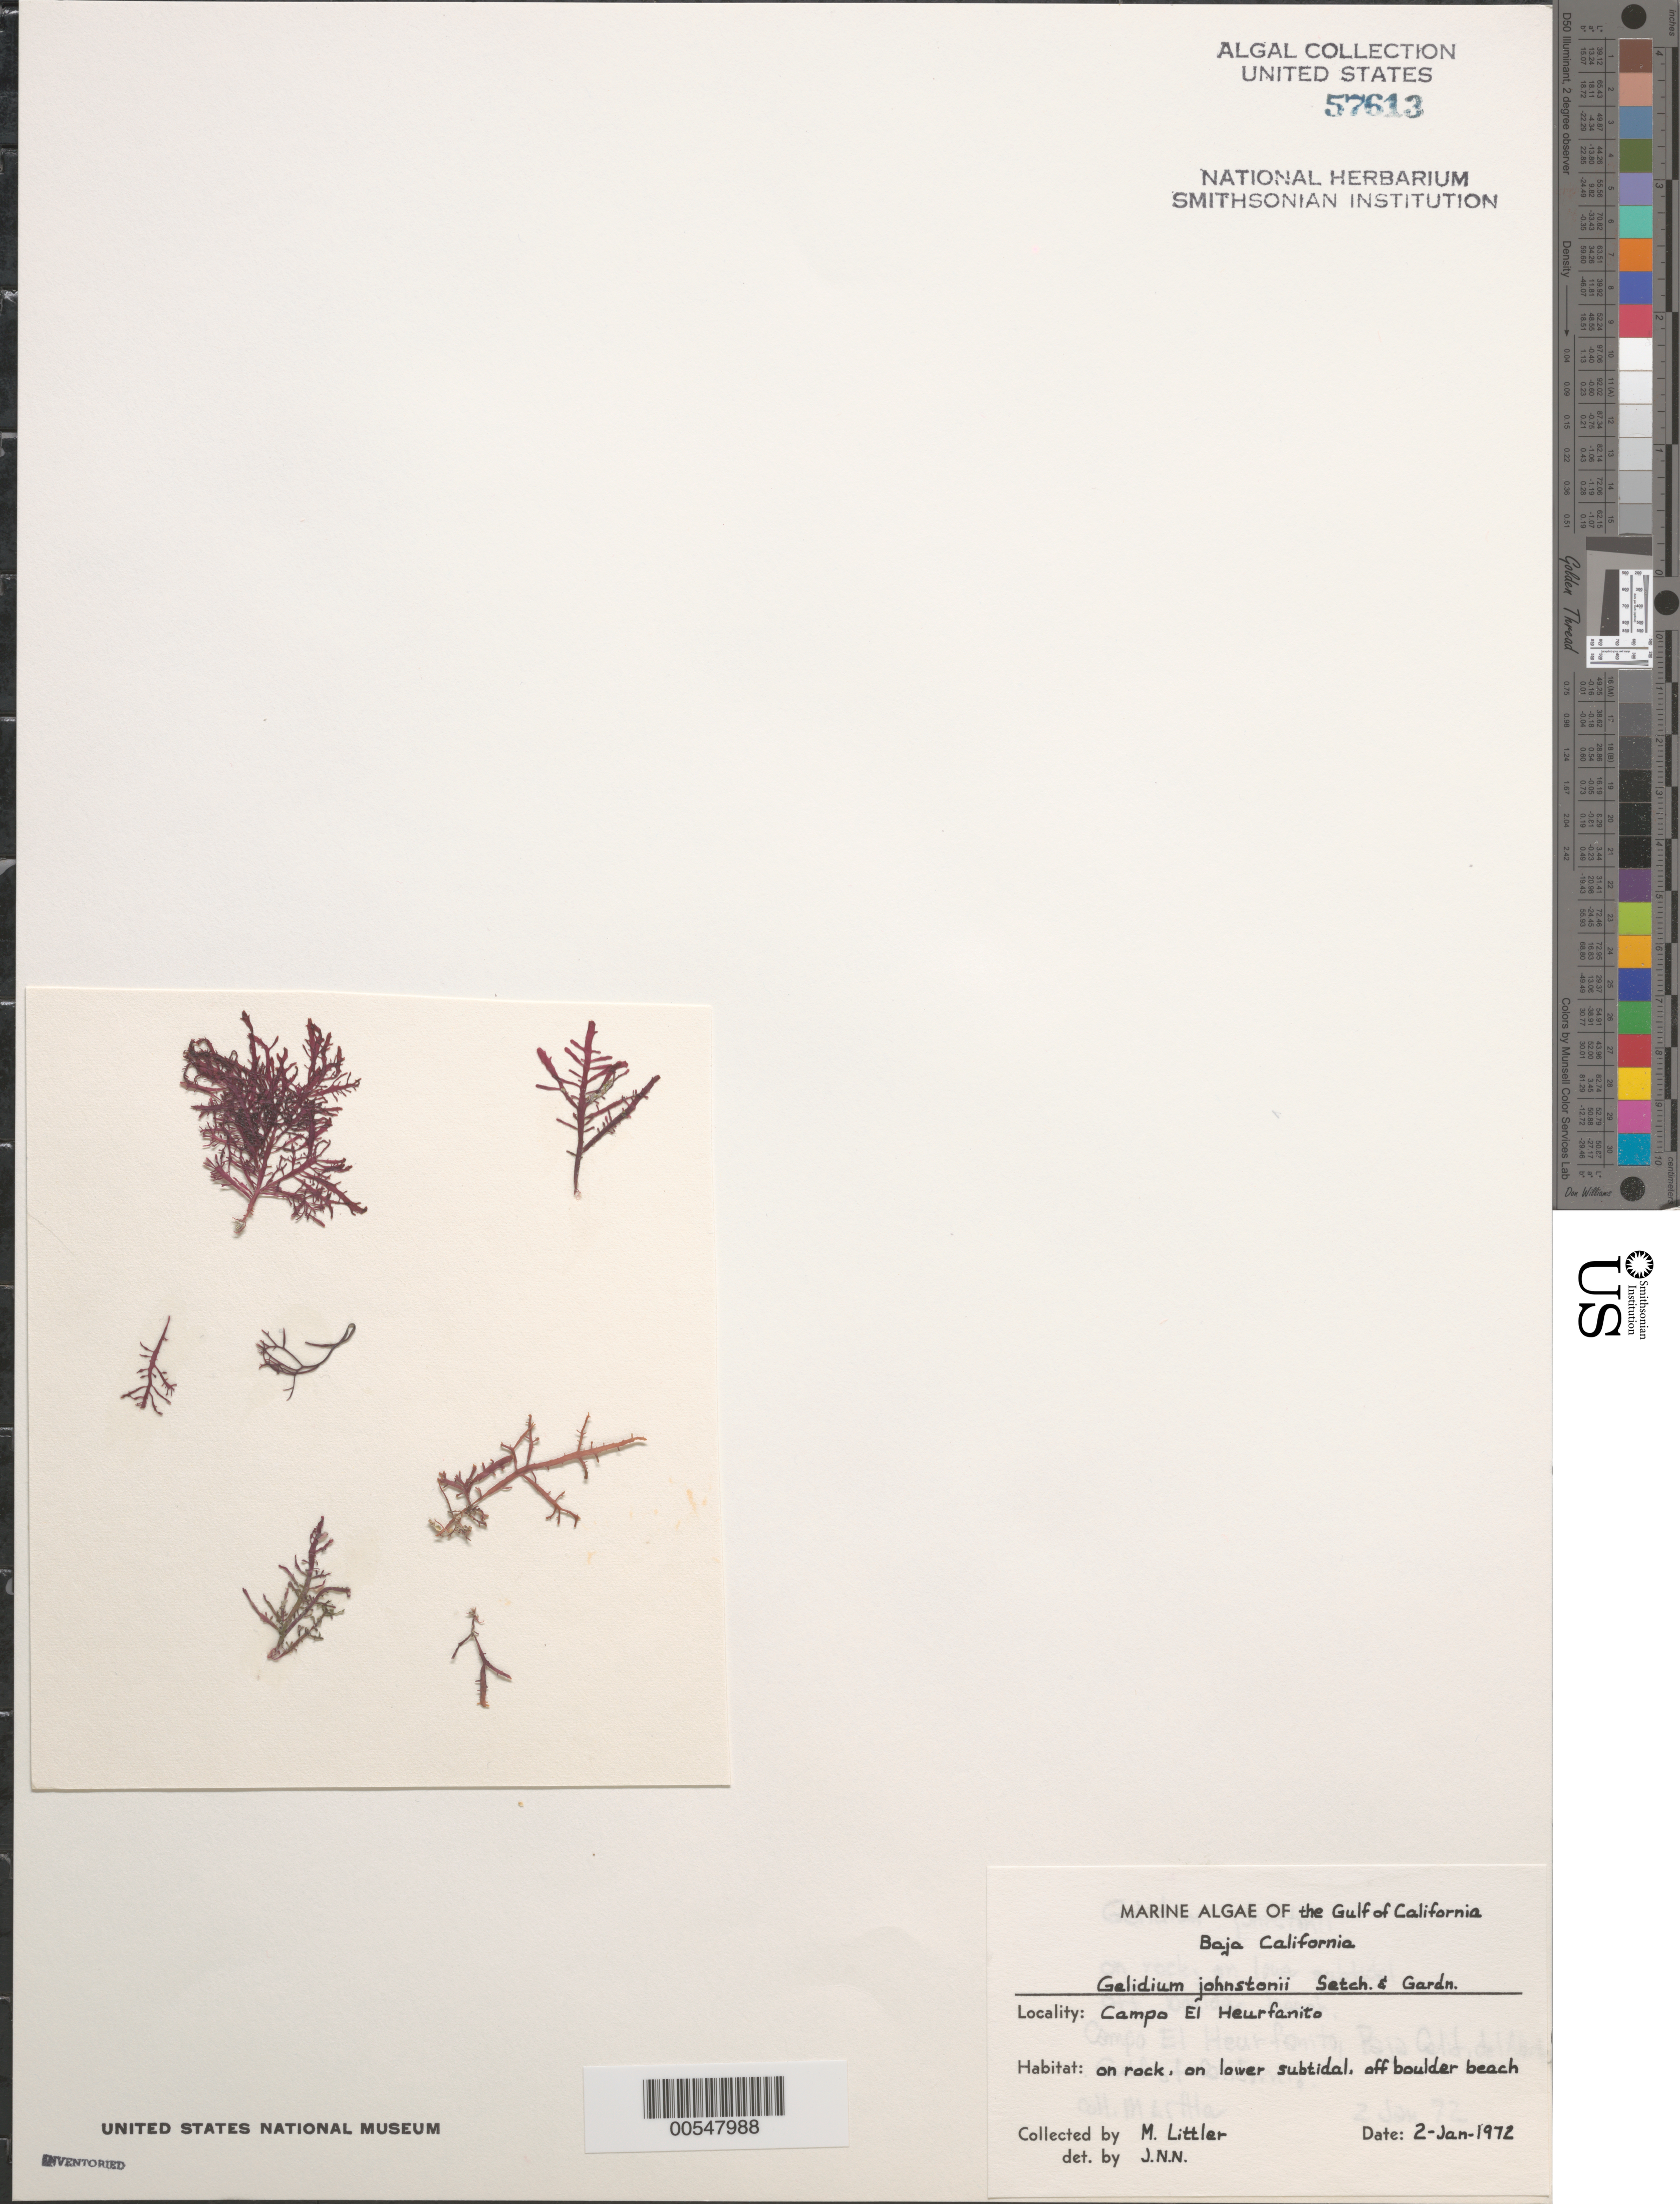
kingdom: Plantae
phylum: Rhodophyta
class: Florideophyceae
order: Gelidiales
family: Gelidiaceae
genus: Gelidium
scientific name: Gelidium johnstonii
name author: Setchell & N.L. Gardner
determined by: Norris, James N.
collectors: M. M. Littler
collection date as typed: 02 Jan 1972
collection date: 1972-01-02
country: Mexico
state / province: Baja California Norte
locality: Campo El Heurfanito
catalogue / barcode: US 57613